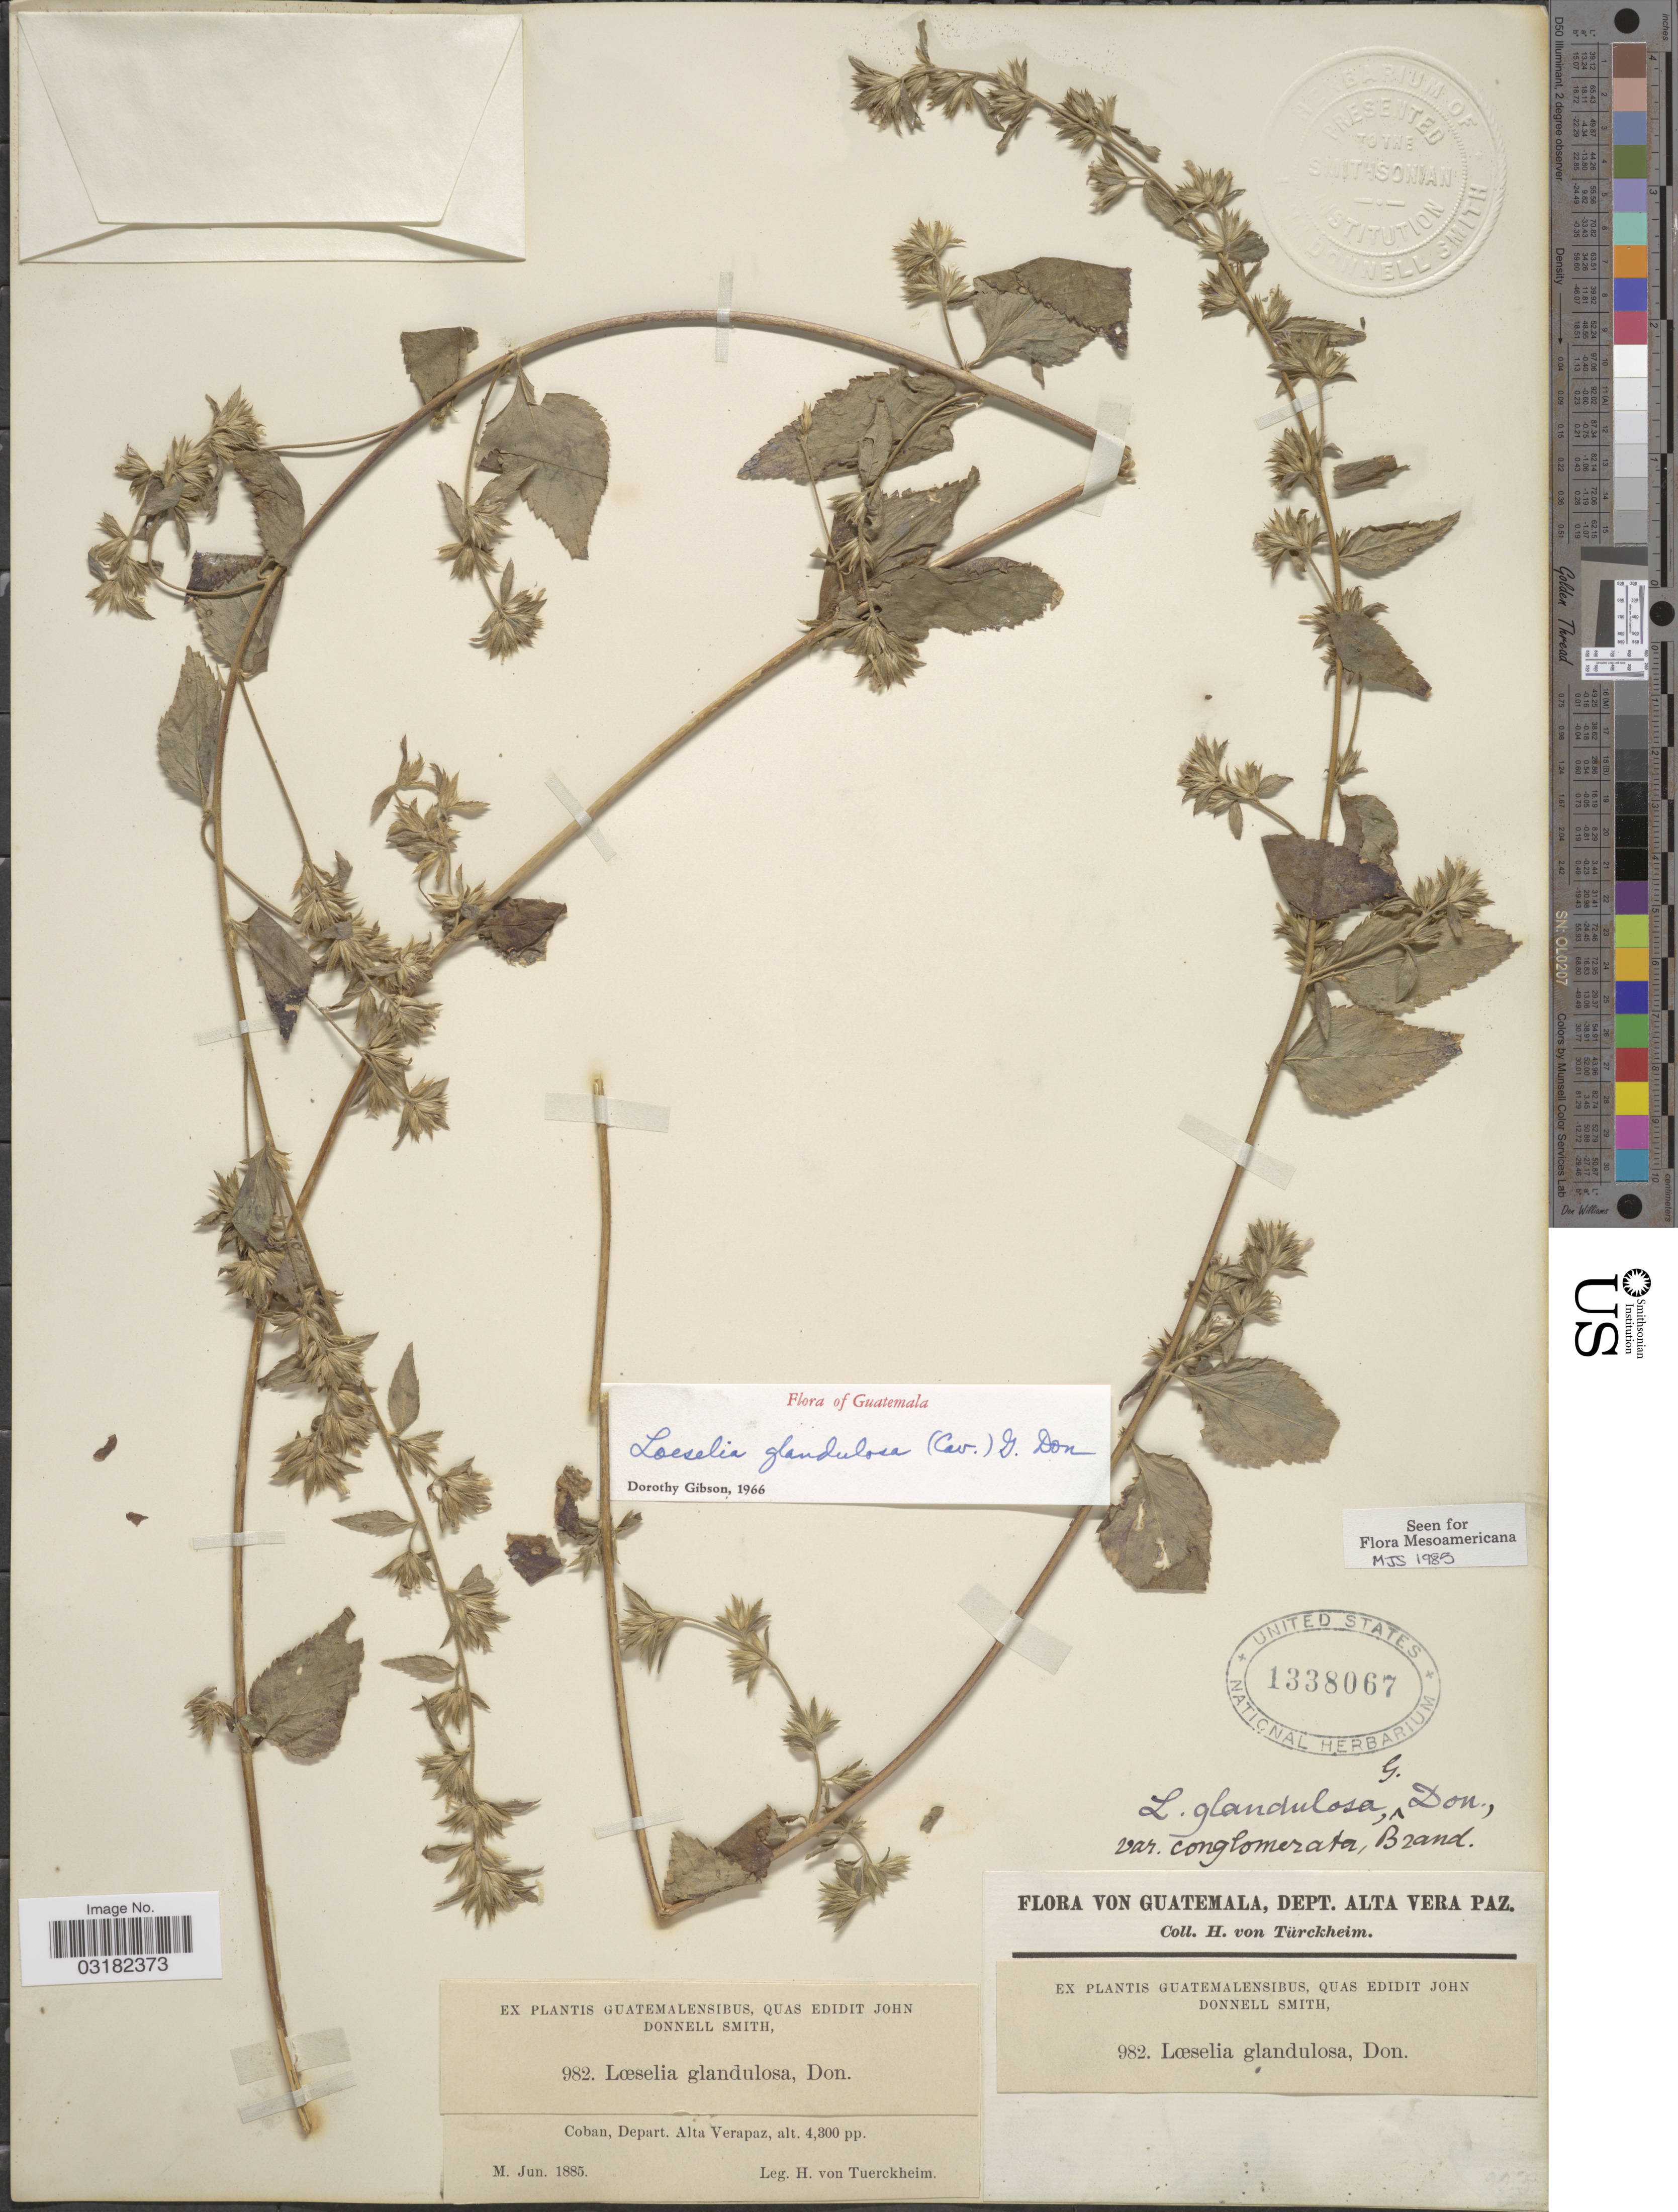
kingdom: Plantae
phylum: Tracheophyta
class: Magnoliopsida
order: Ericales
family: Polemoniaceae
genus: Loeselia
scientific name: Loeselia glandulosa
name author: (Cav.) G. Don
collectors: H. von Türckheim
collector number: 982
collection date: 1885-06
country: Guatemala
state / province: Alta Verapaz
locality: Coban, Depart. Alta Verapaz.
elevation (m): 1311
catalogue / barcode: US 1338067